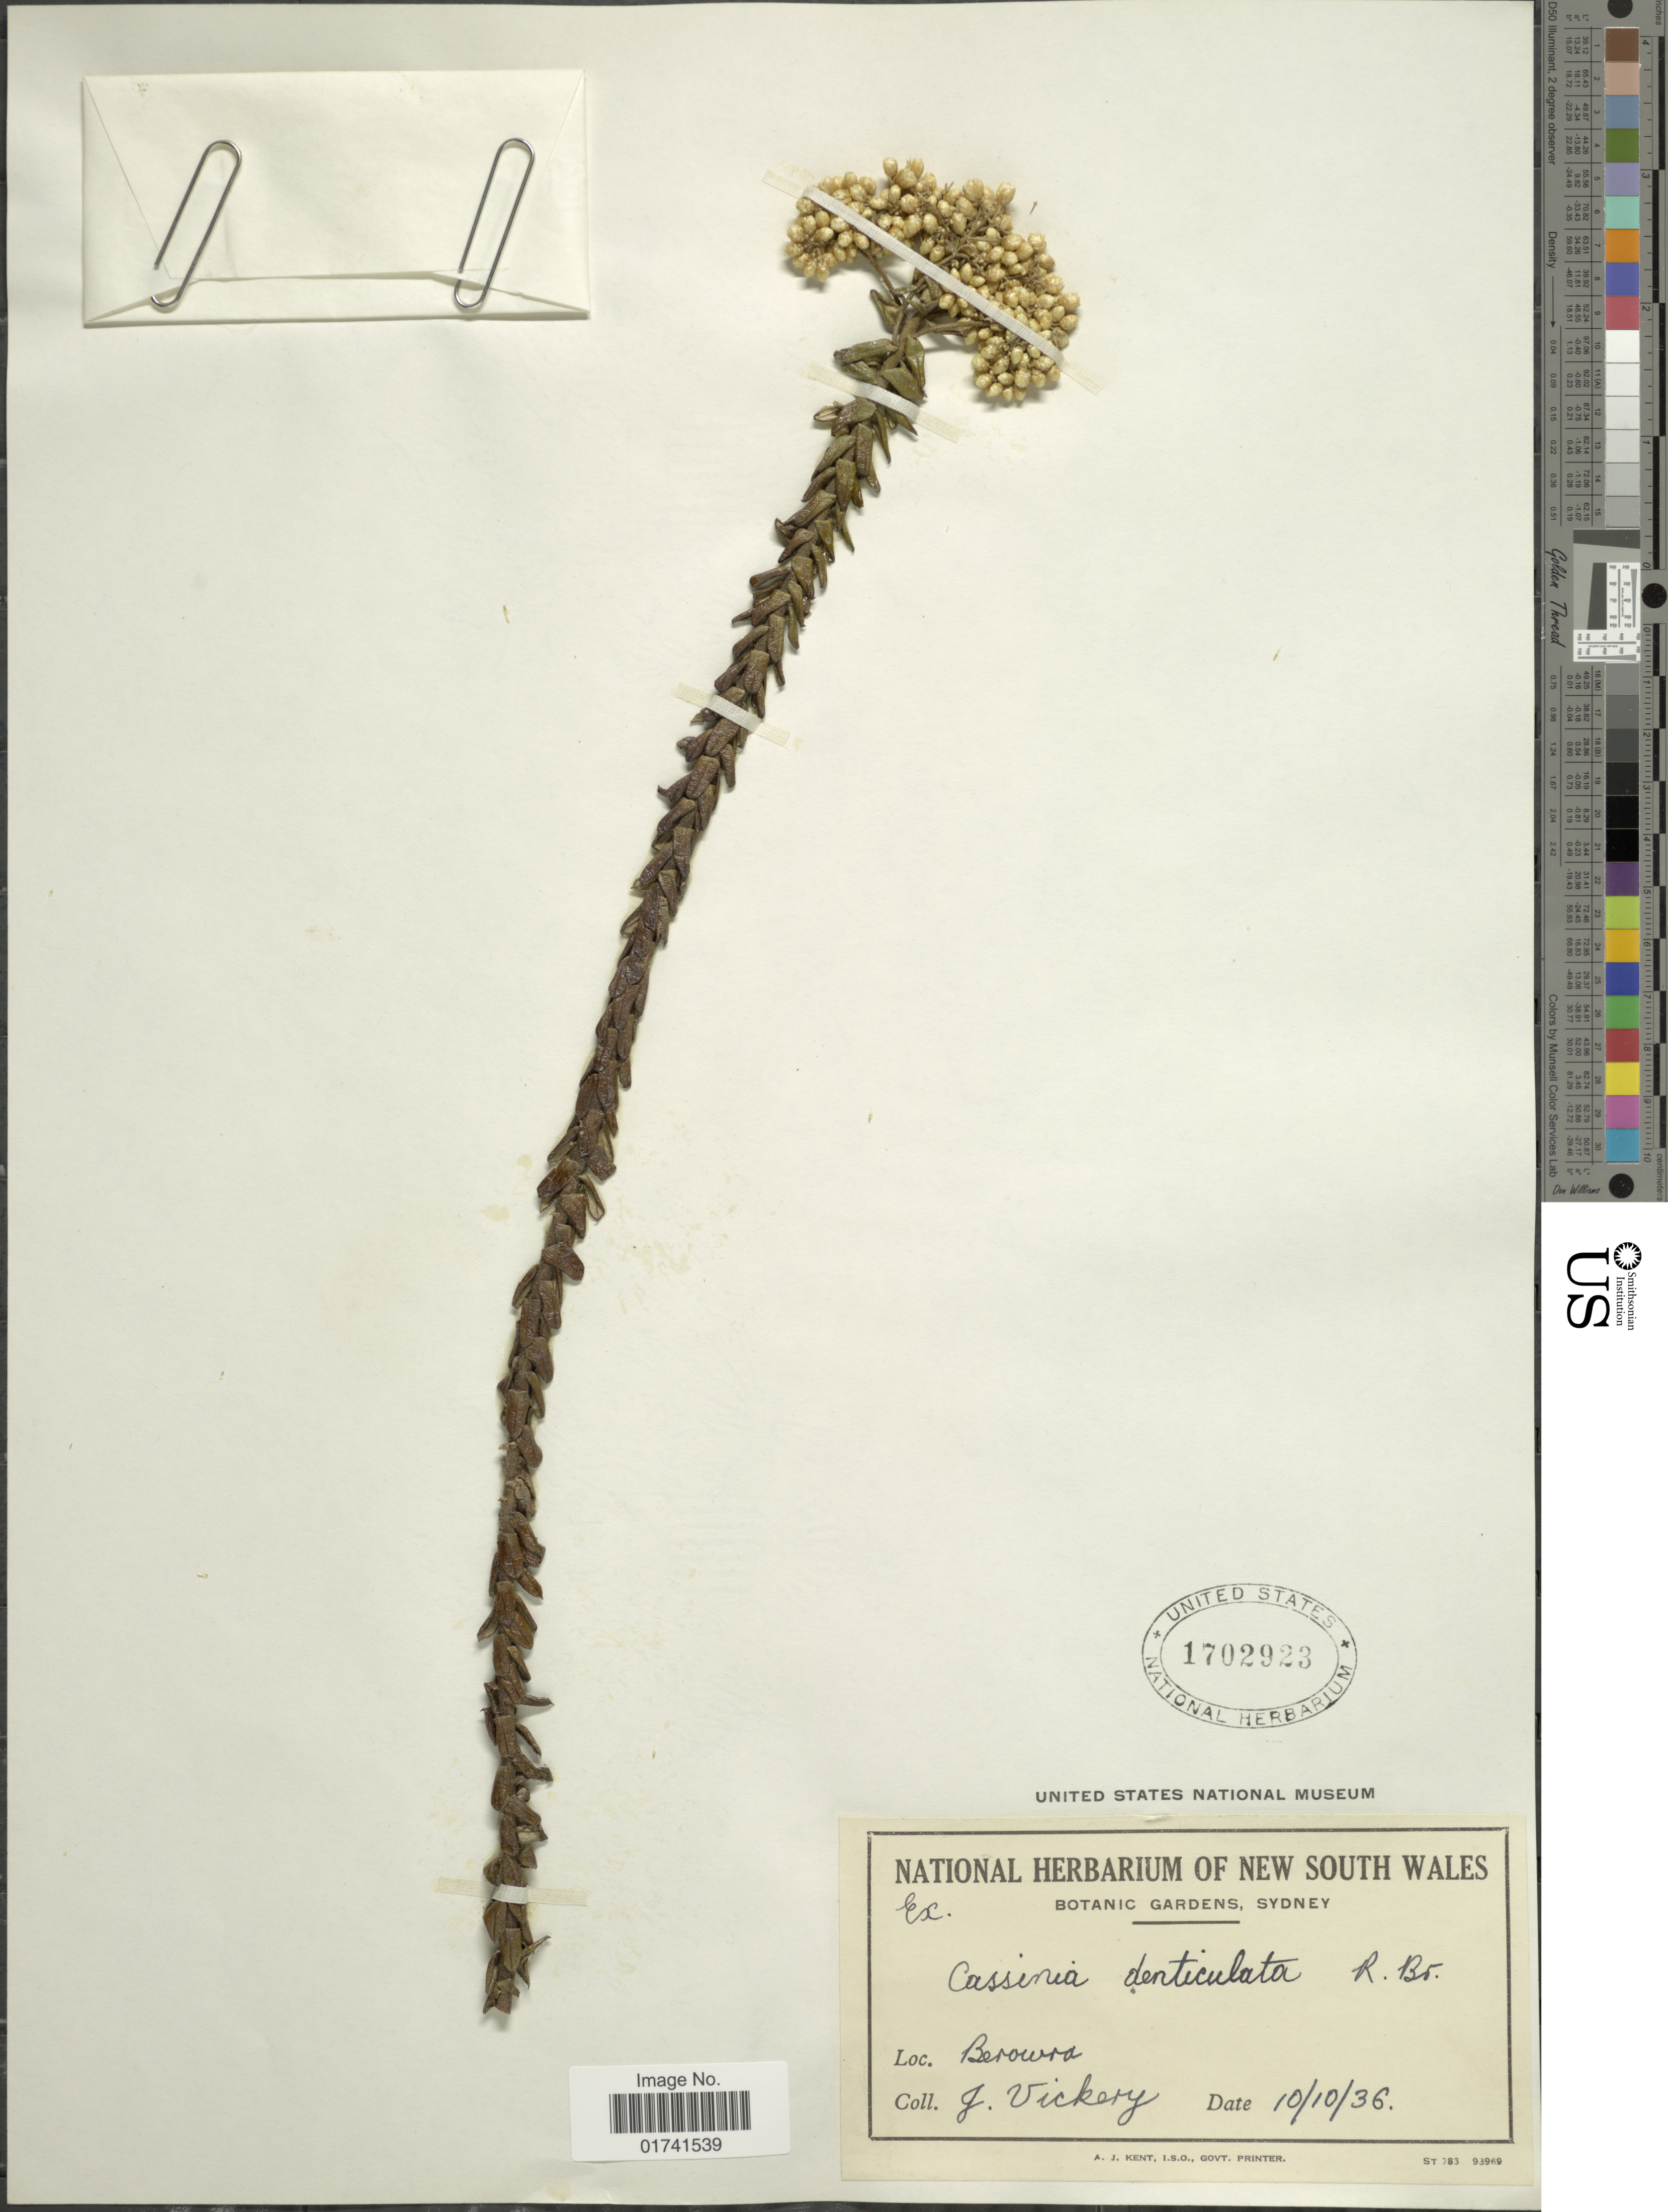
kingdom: Plantae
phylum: Tracheophyta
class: Magnoliopsida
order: Asterales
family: Asteraceae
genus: Cassinia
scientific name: Cassinia denticulata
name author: R. Br.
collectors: J. Vickery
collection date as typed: Transcribed d/m/y: 10/10/36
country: Australia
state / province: New South Wales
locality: Berowra.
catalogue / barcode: US 1702923